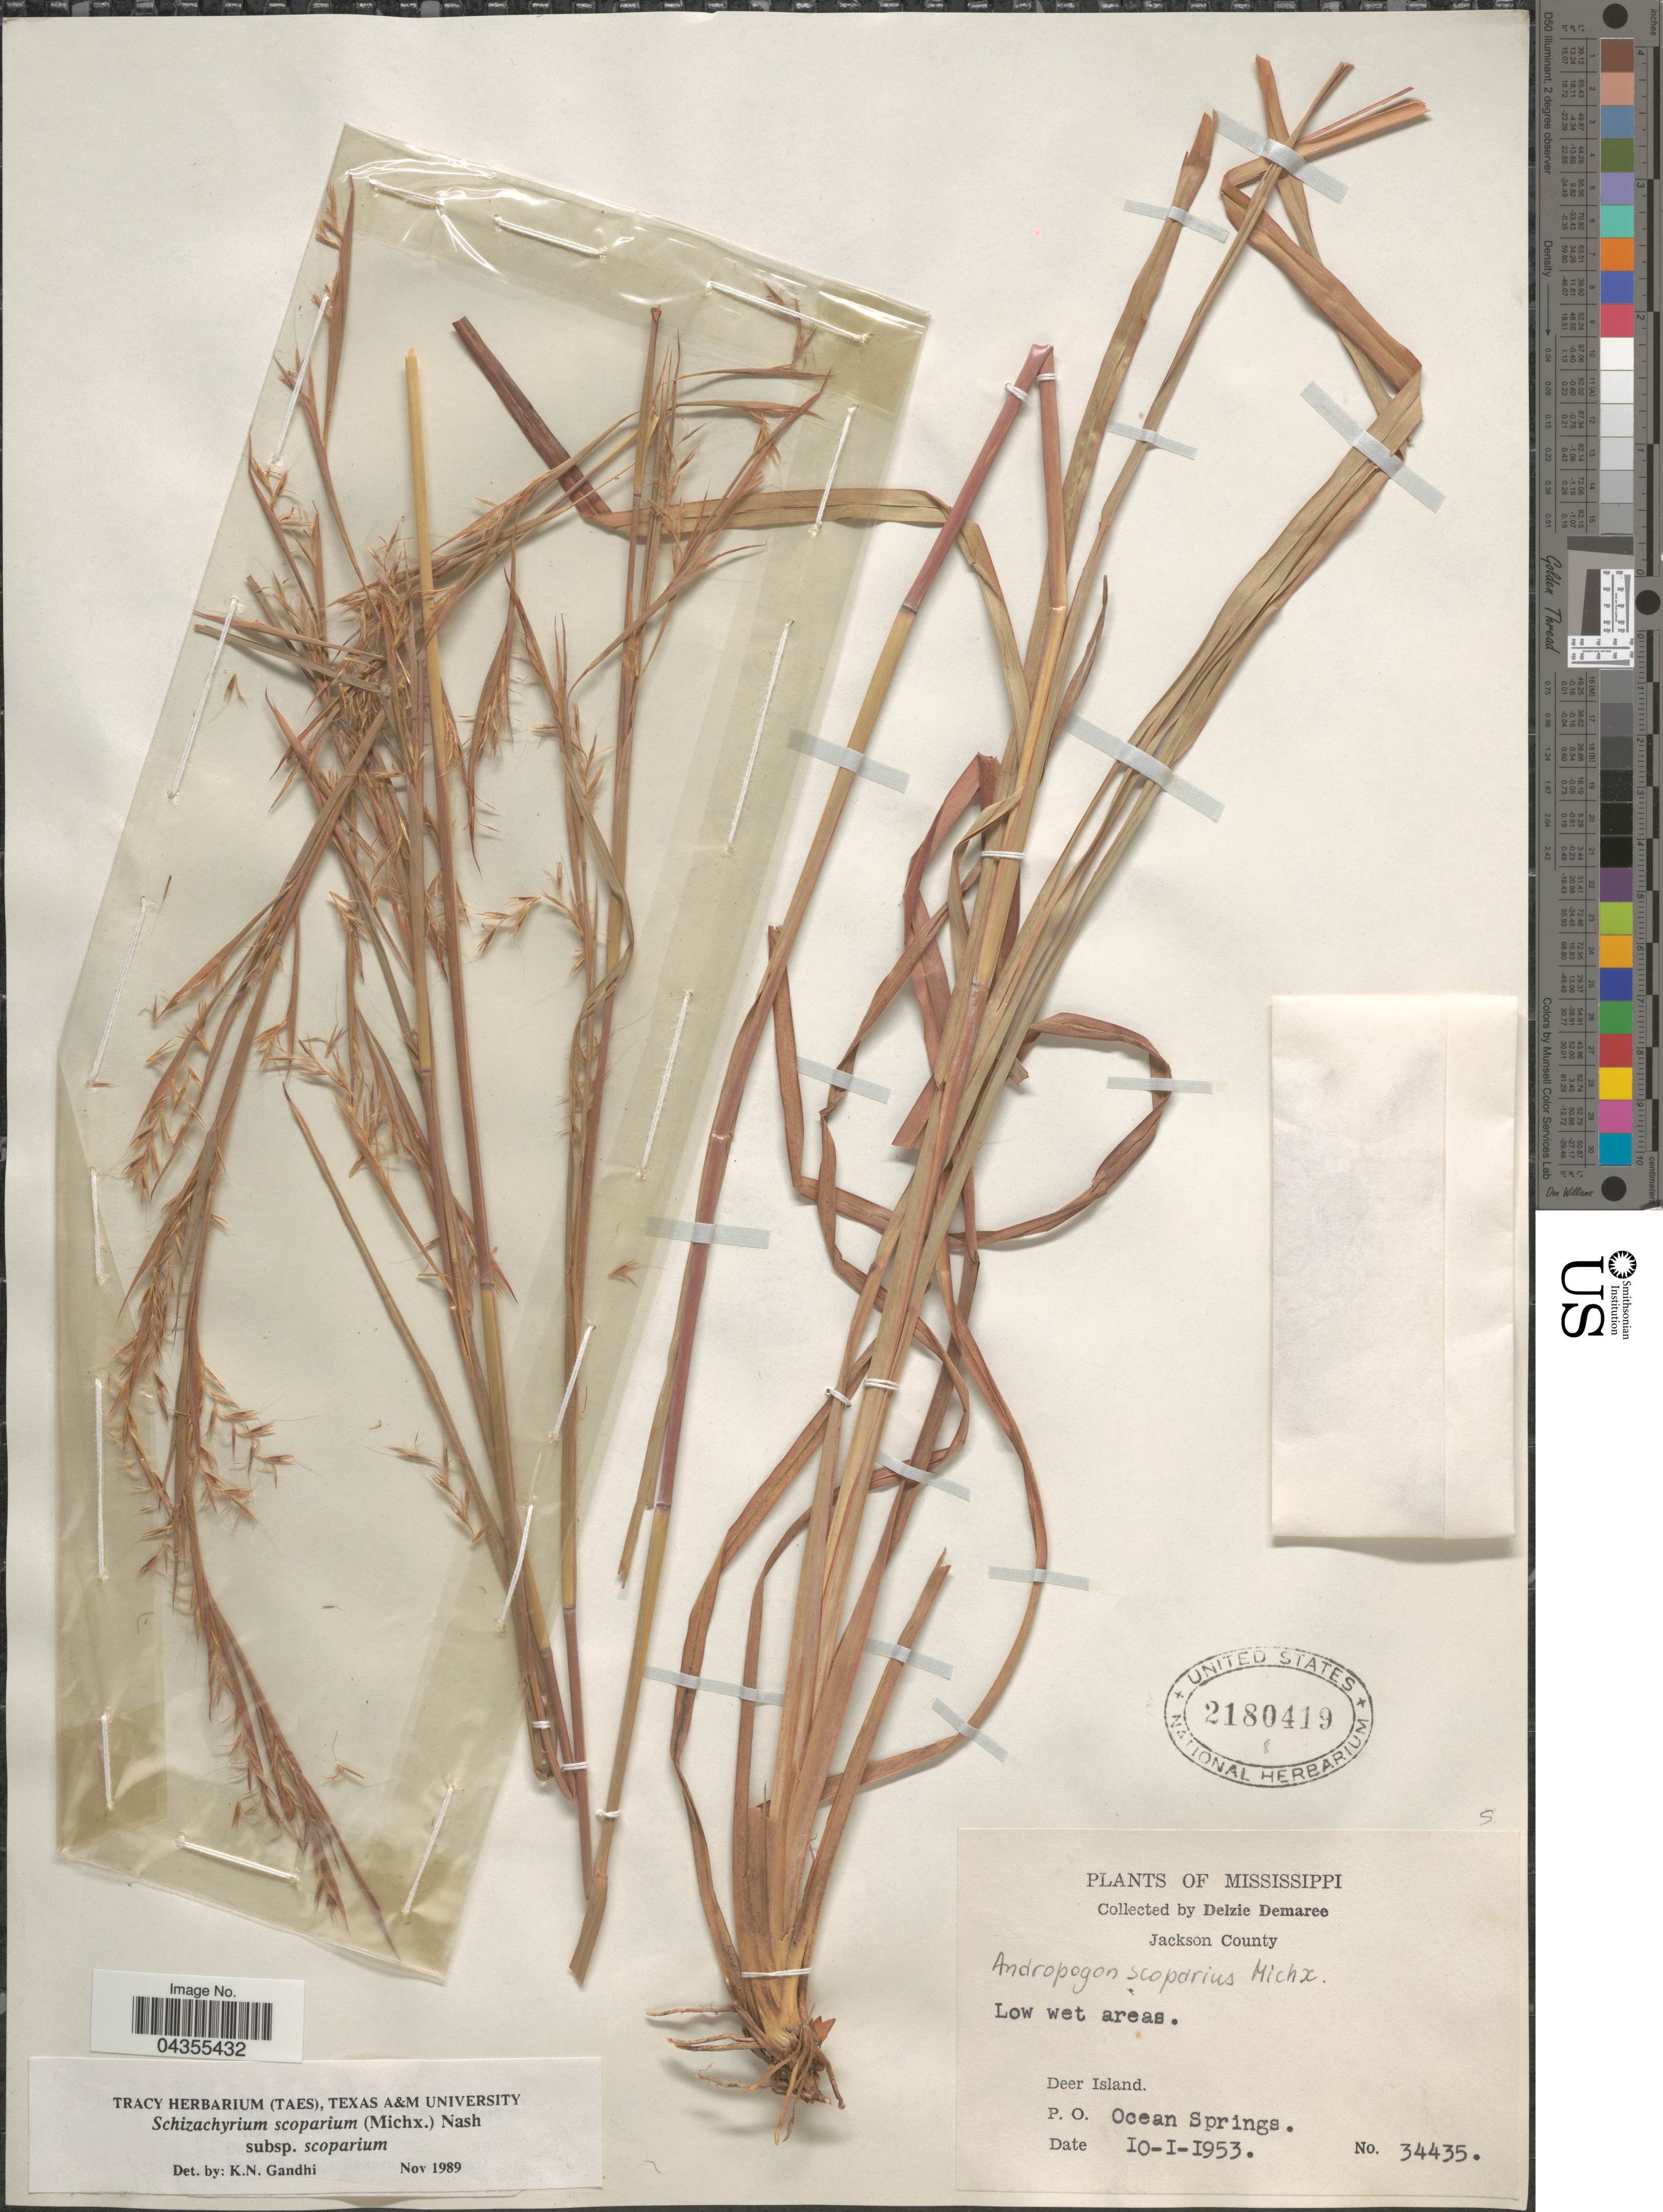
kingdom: Plantae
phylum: Tracheophyta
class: Liliopsida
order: Poales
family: Poaceae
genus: Schizachyrium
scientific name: Schizachyrium scoparium var. scoparium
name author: (Michx.) Nash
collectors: D. Demaree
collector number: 34435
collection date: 1953-01-10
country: United States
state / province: Mississippi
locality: Jackson County. Deer Island. P.O. Ocean Springs.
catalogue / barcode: US 2180419